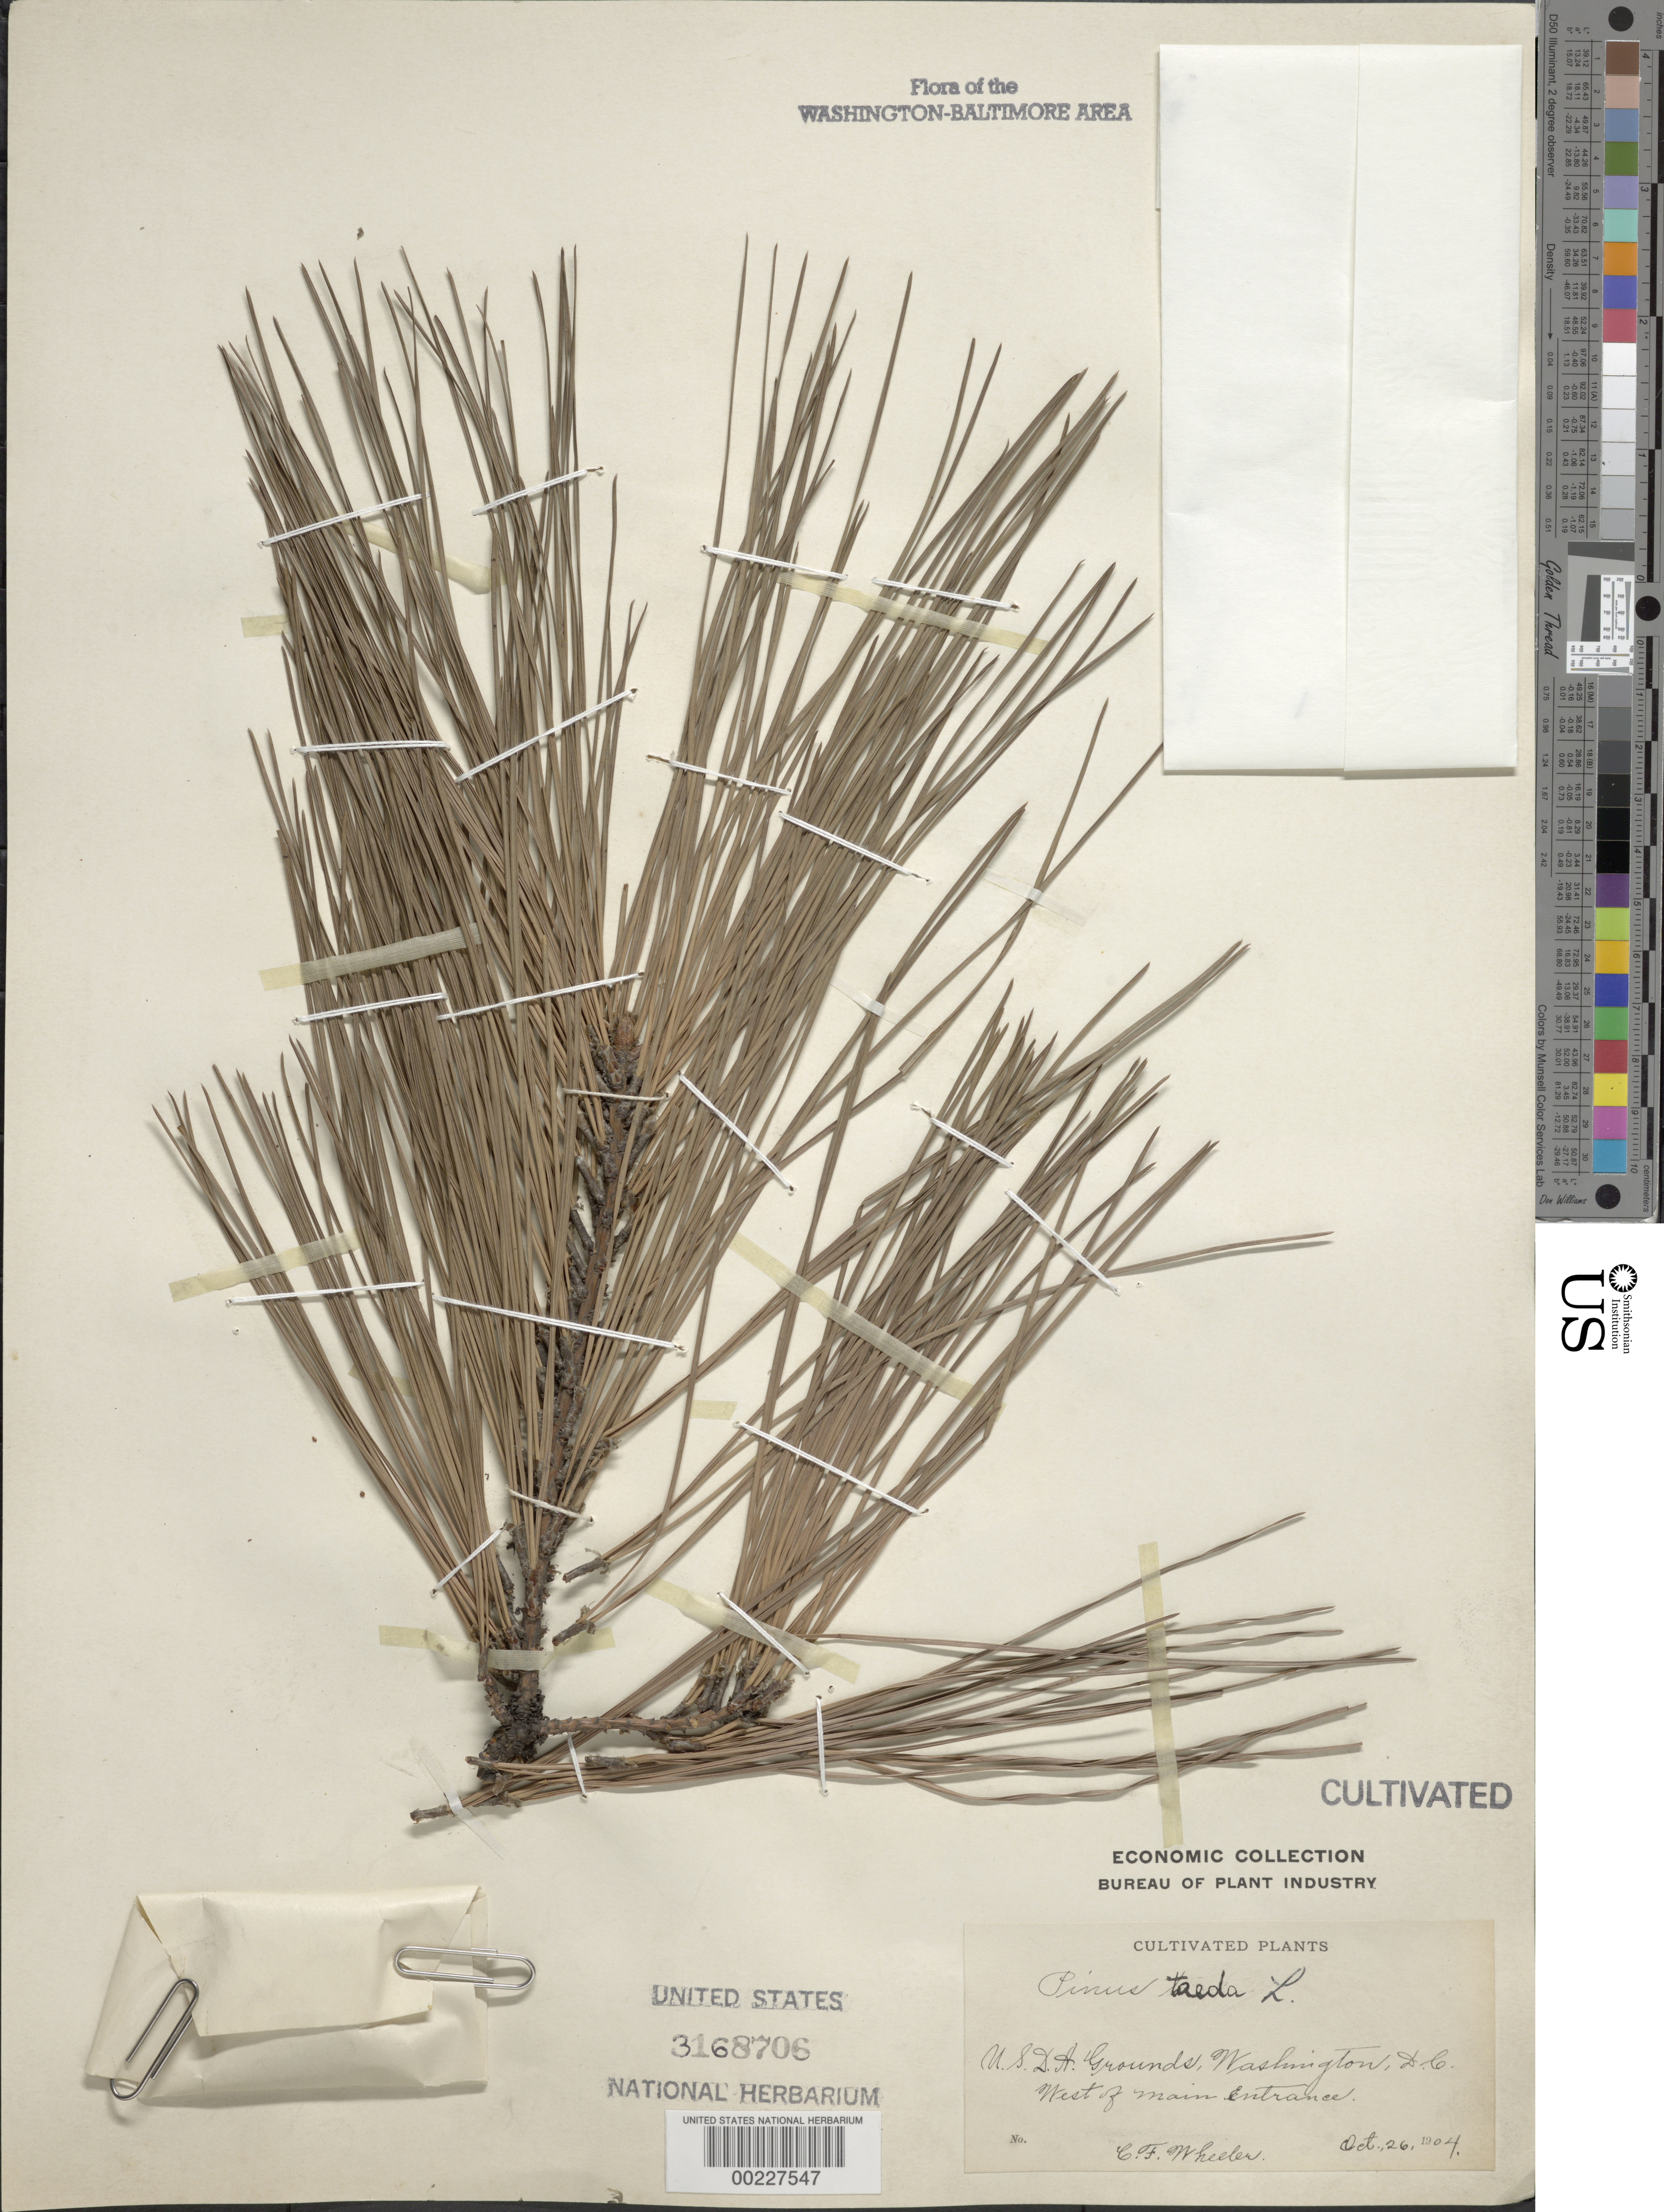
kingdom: Plantae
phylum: Tracheophyta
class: Pinopsida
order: Pinales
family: Pinaceae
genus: Pinus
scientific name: Pinus taeda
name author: L.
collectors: C. Wheeler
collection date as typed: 26 Oct 1904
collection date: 1904-10-26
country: United States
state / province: District of Columbia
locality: Agriculture grounds, W of main Entrance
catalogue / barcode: US 3168706